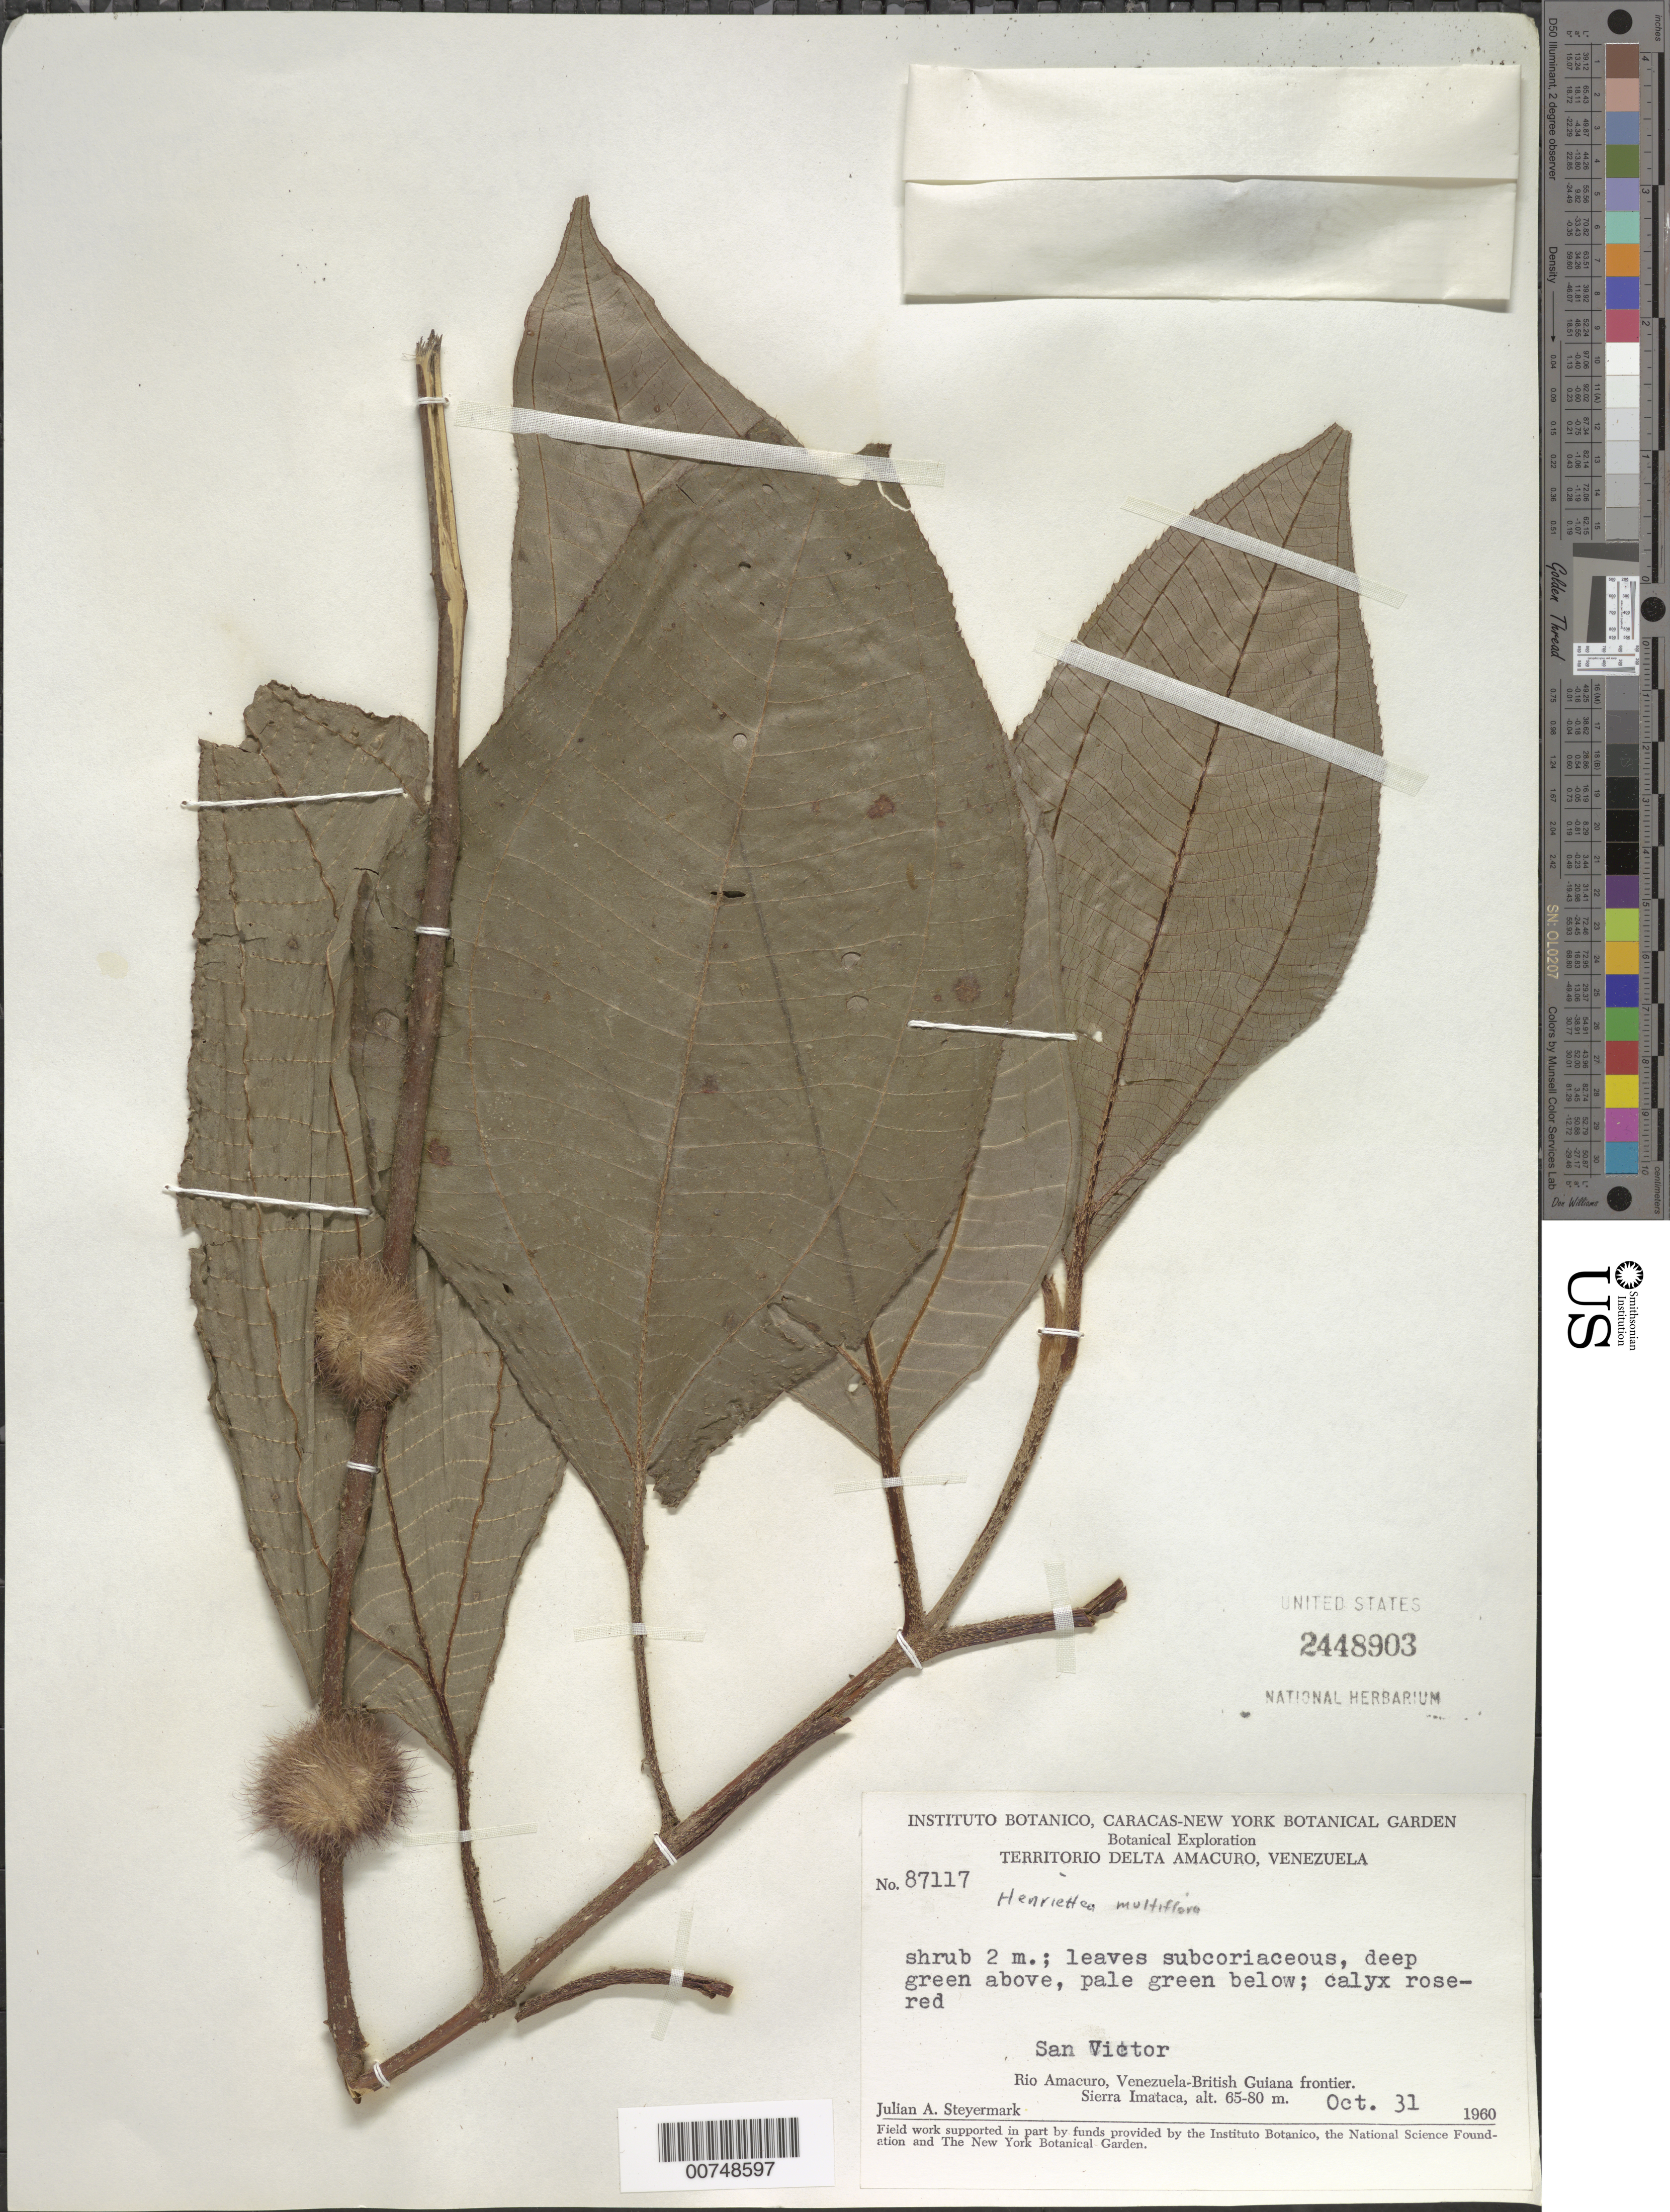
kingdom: Plantae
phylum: Tracheophyta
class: Magnoliopsida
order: Myrtales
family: Melastomataceae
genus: Henriettea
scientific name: Henriettea multiflora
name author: Naudin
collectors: J. Steyermark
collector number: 87117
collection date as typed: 31-Oct-60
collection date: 1960-10-31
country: Venezuela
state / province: Delta Amacuro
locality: San Victor, Río Amacuro, Venezuela-British Guiana frontier, Sierra Imataca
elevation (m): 65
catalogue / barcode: US 2448903